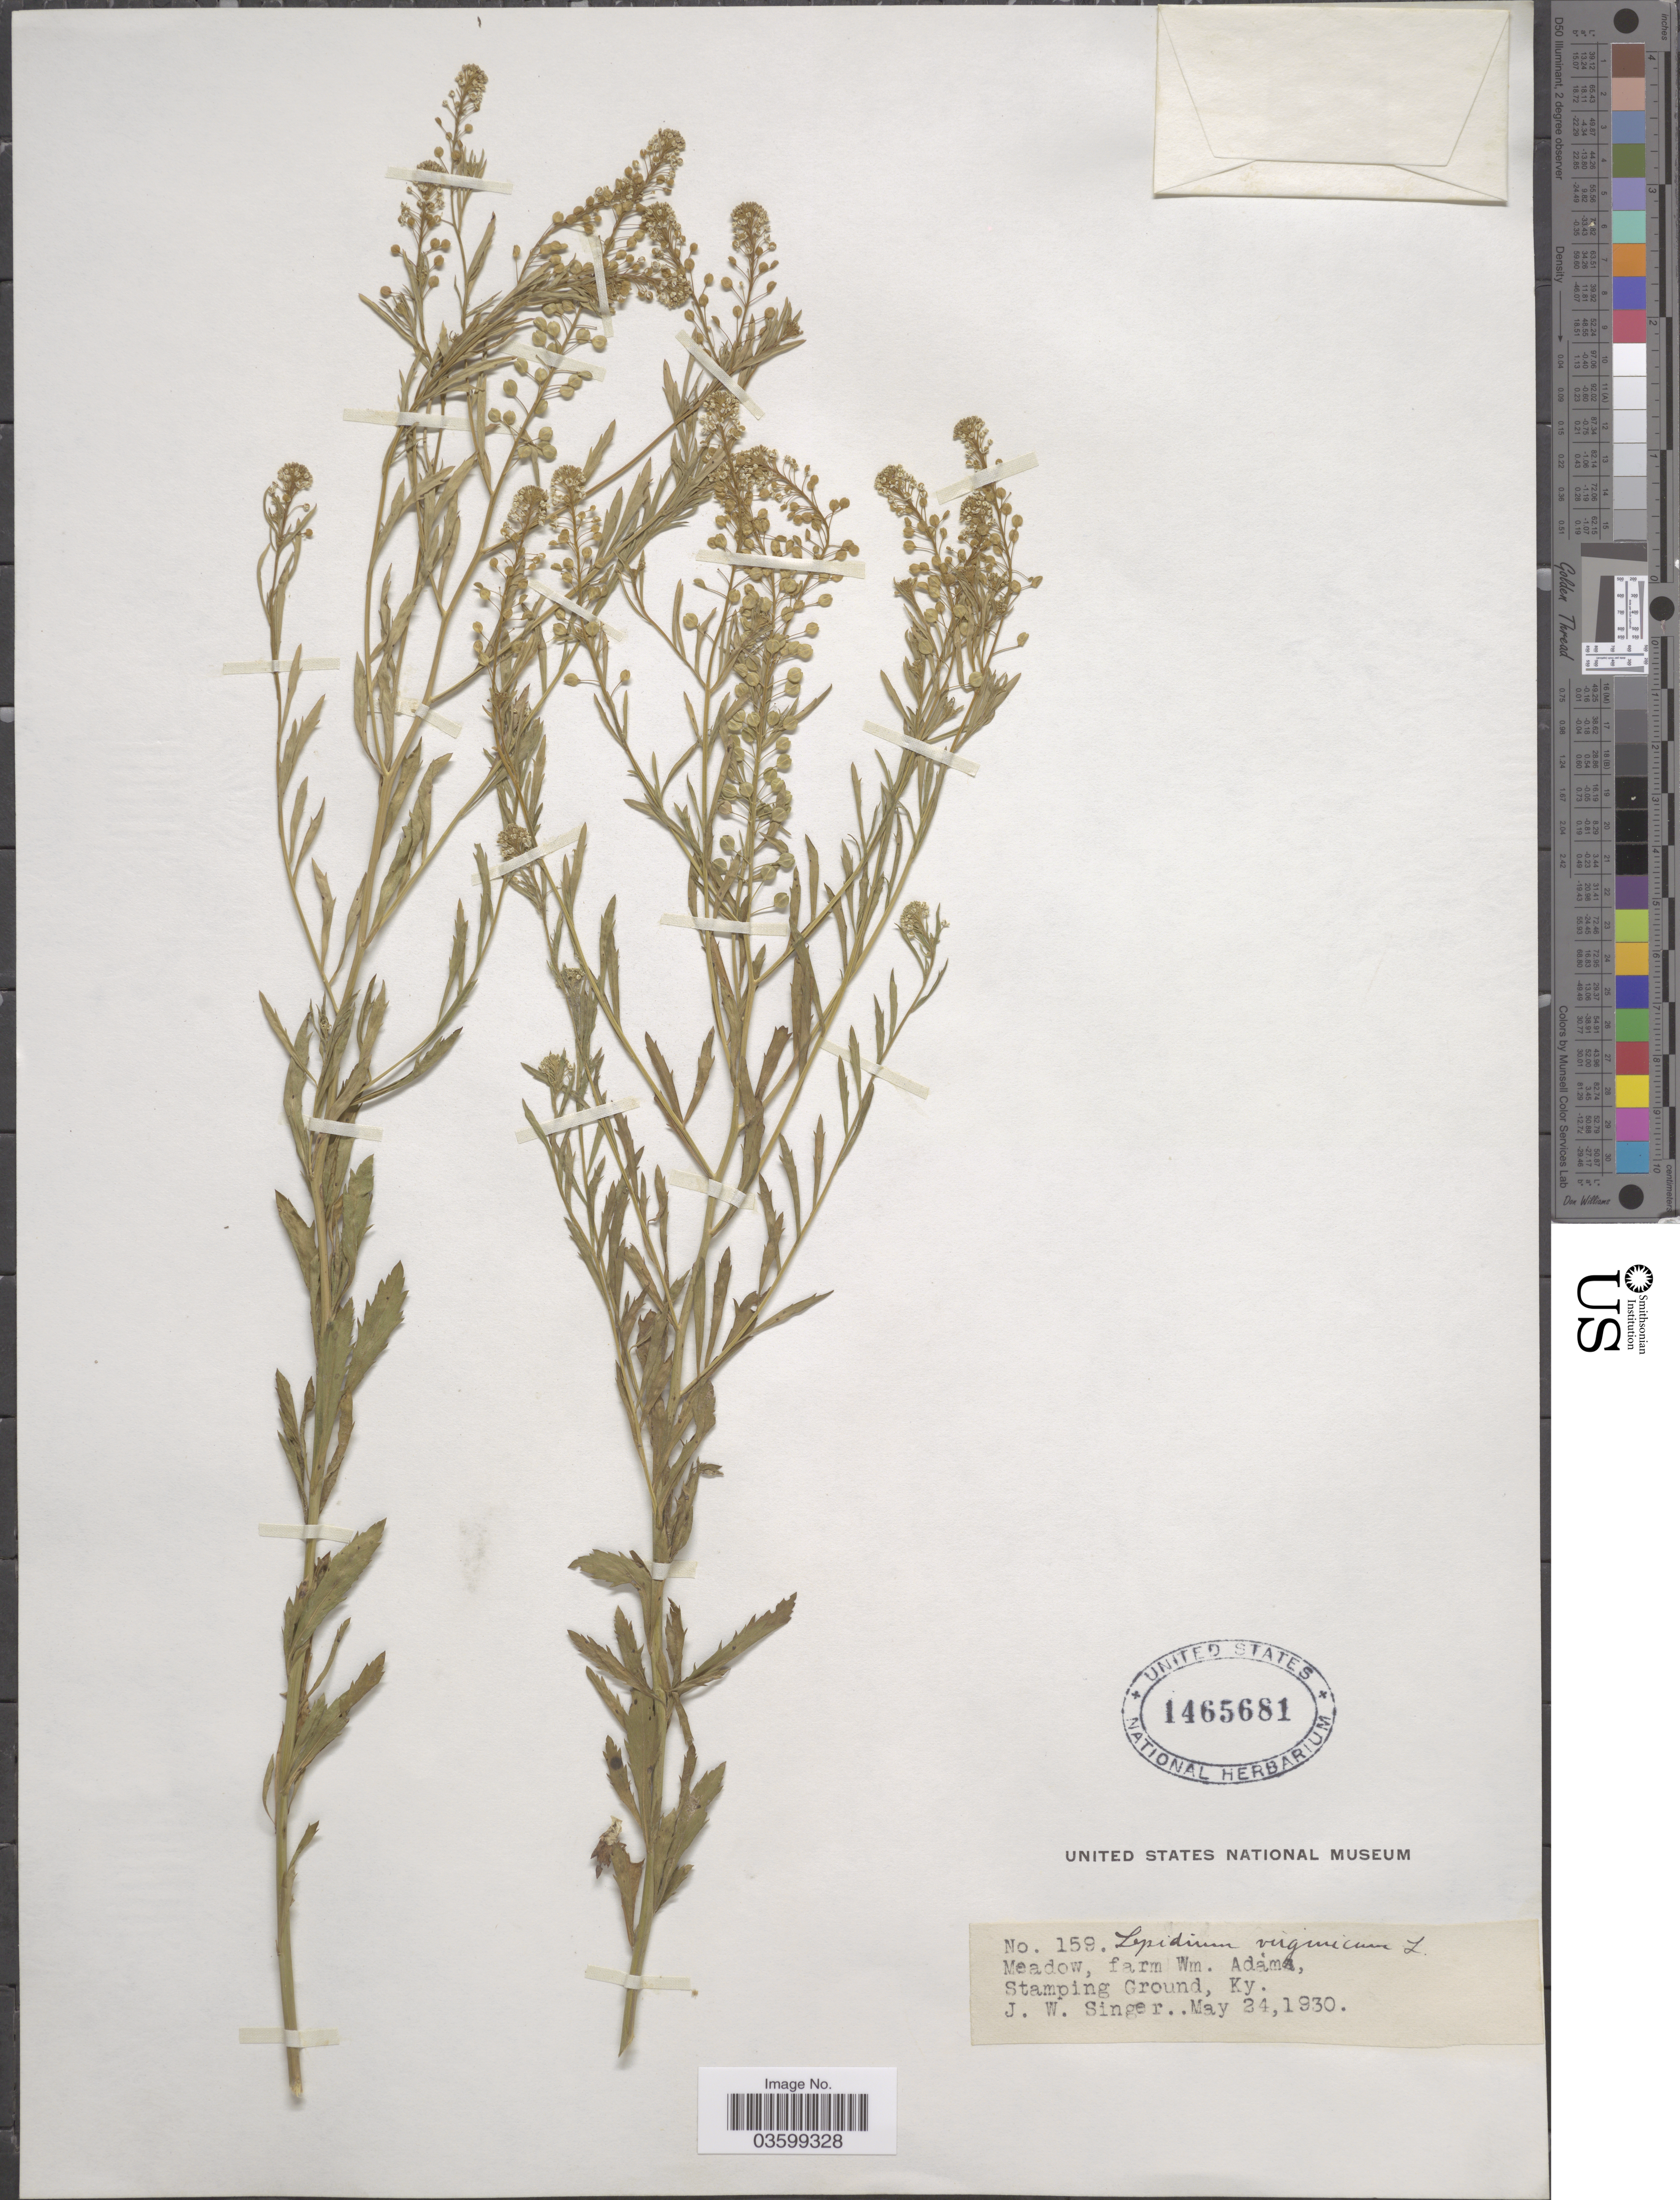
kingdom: Plantae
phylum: Tracheophyta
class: Magnoliopsida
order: Brassicales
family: Brassicaceae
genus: Lepidium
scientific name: Lepidium virginicum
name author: L.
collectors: J. EW. Singer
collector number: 159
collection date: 1930-05-24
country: United States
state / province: Kentucky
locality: Meadow, farm Wm. Adams, Stamping Ground.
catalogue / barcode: US 1465681